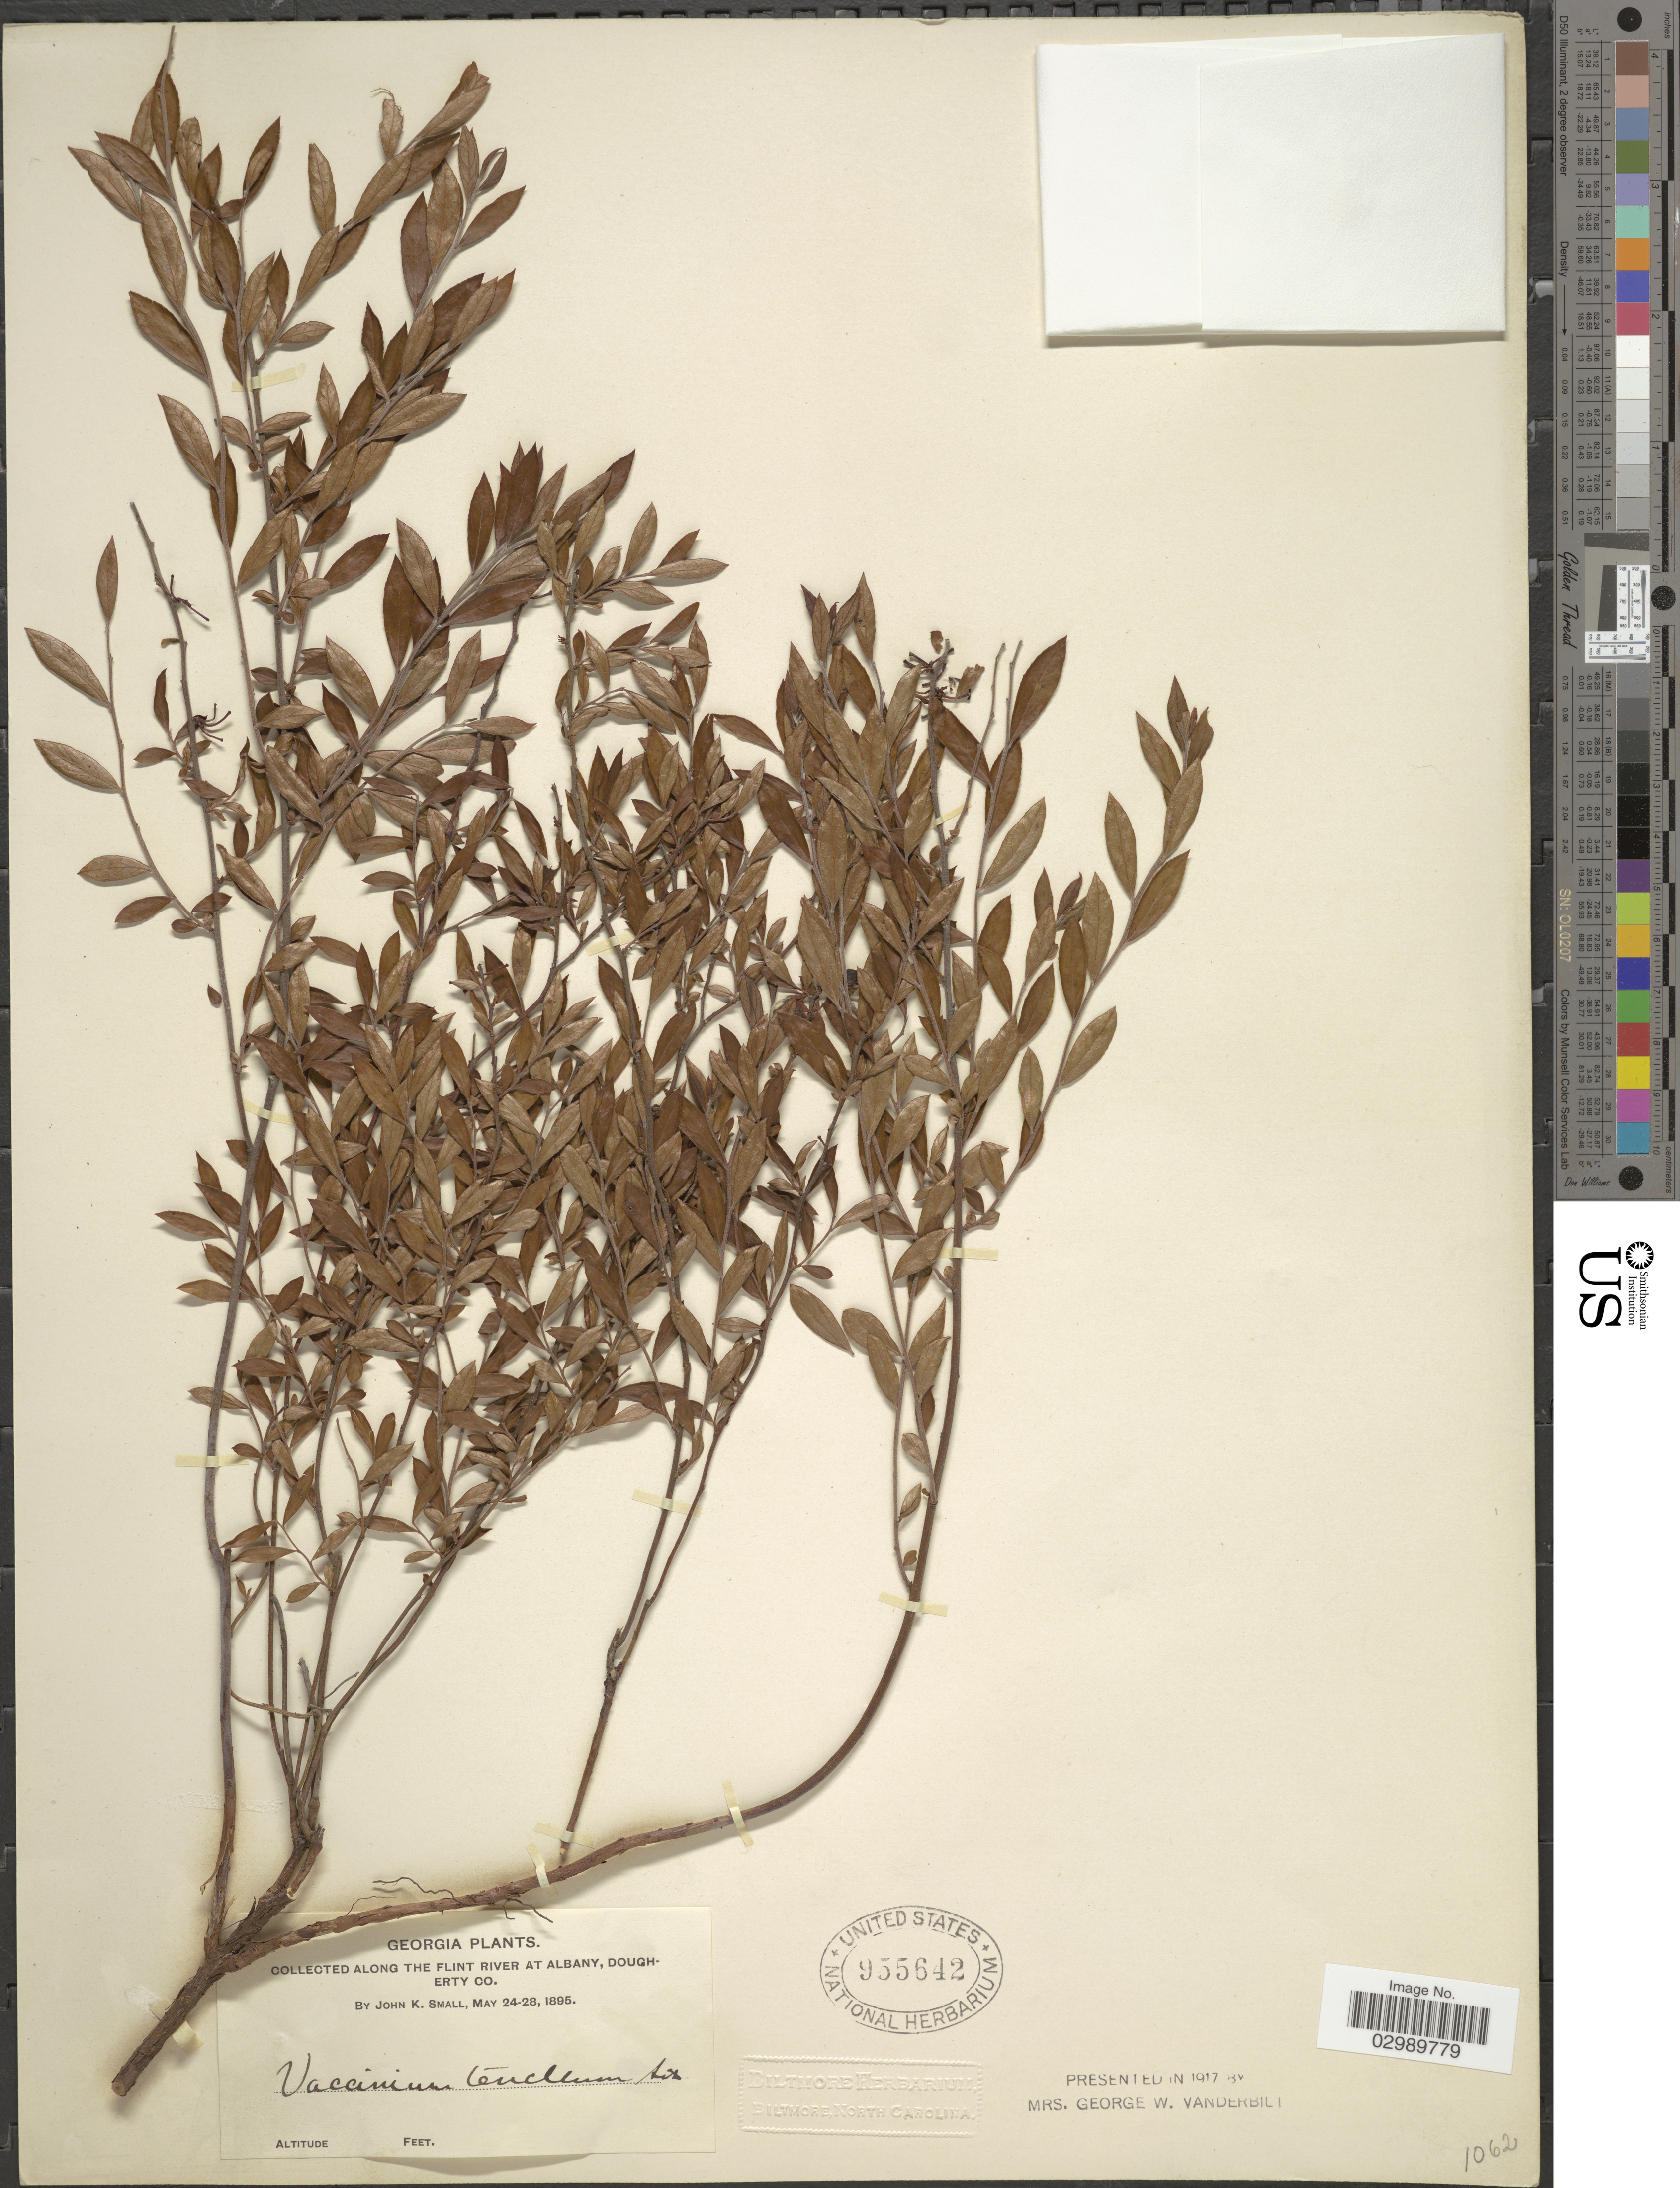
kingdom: Plantae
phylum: Tracheophyta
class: Magnoliopsida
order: Ericales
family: Ericaceae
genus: Vaccinium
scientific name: Vaccinium tenellum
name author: Aiton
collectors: J. K. Small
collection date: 1895-05-24/1895-05-28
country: United States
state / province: Georgia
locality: Along the Flint River at Albany, Dougherty Co.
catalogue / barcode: US 955642